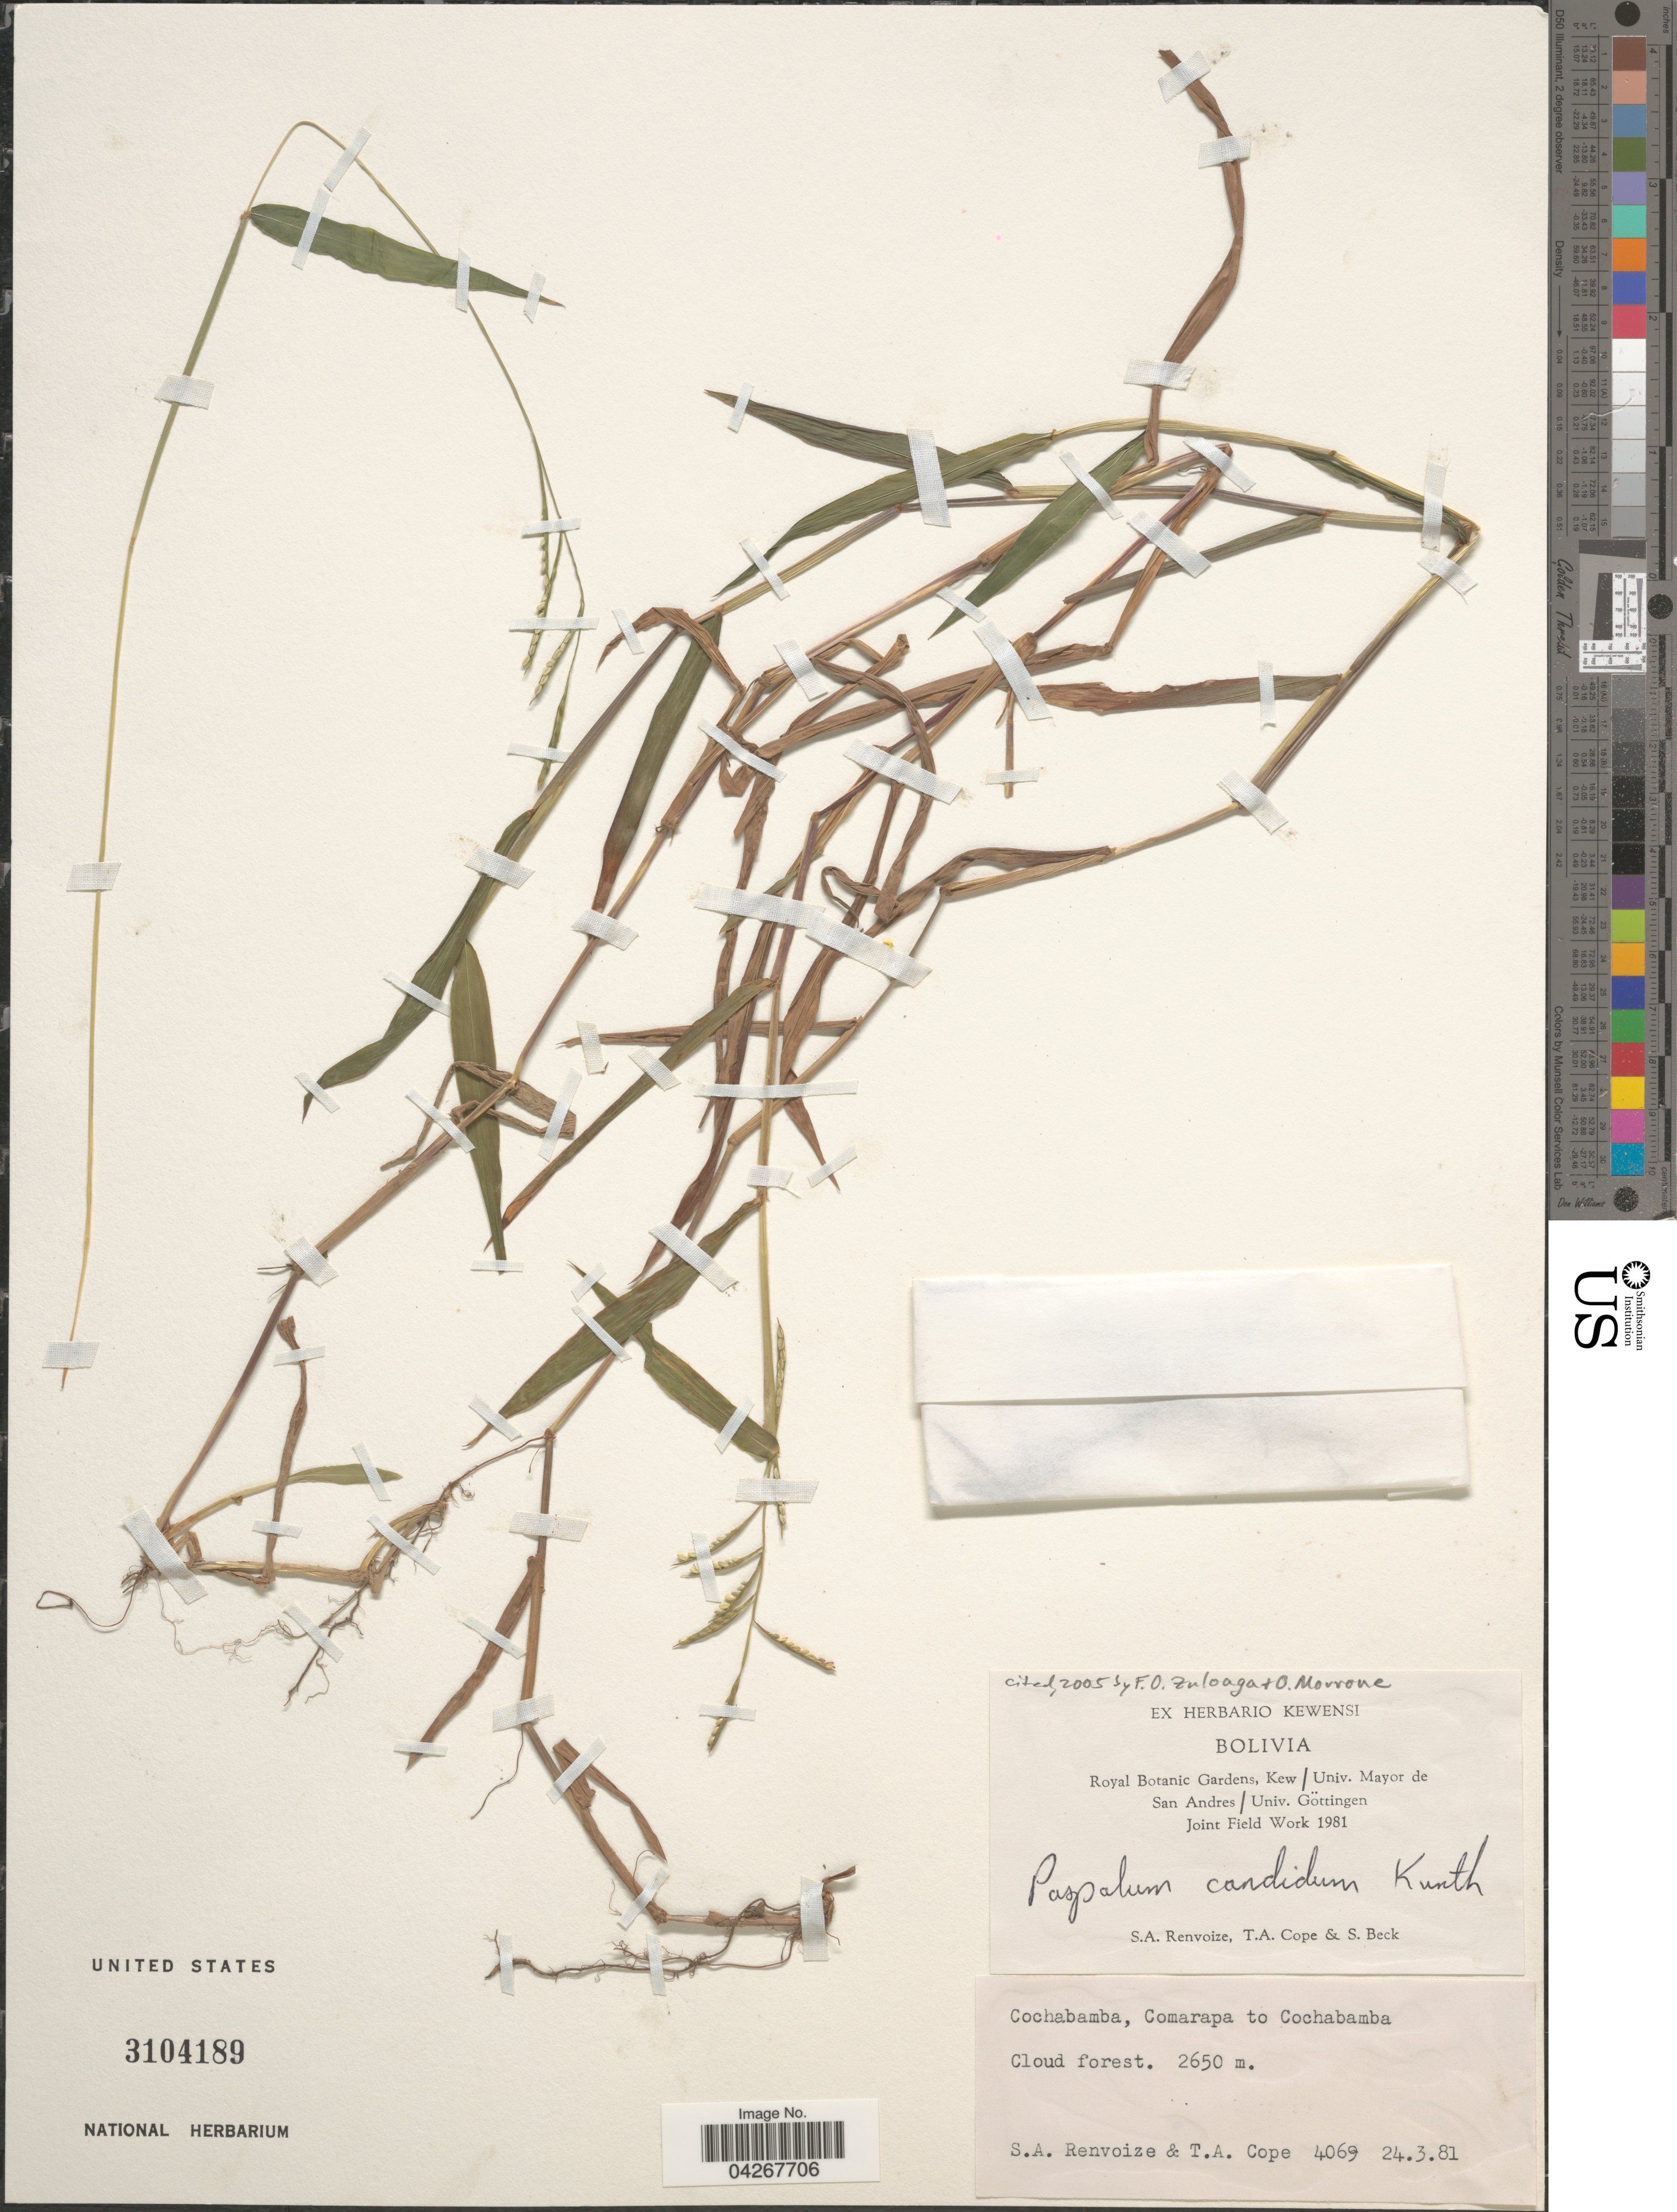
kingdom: Plantae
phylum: Tracheophyta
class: Liliopsida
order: Poales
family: Poaceae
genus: Paspalum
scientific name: Paspalum candidum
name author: (Humb. & Bonpl. ex Fleugge) Kunth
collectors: S. A. Renvoize, T. A. Cope & S. G. Beck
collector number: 4069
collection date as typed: Transcribed d/m/y: 24/3/81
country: Bolivia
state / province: Cochabamba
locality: Comarapa to Cochabamba. Cloud forest.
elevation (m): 2650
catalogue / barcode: US 3104189